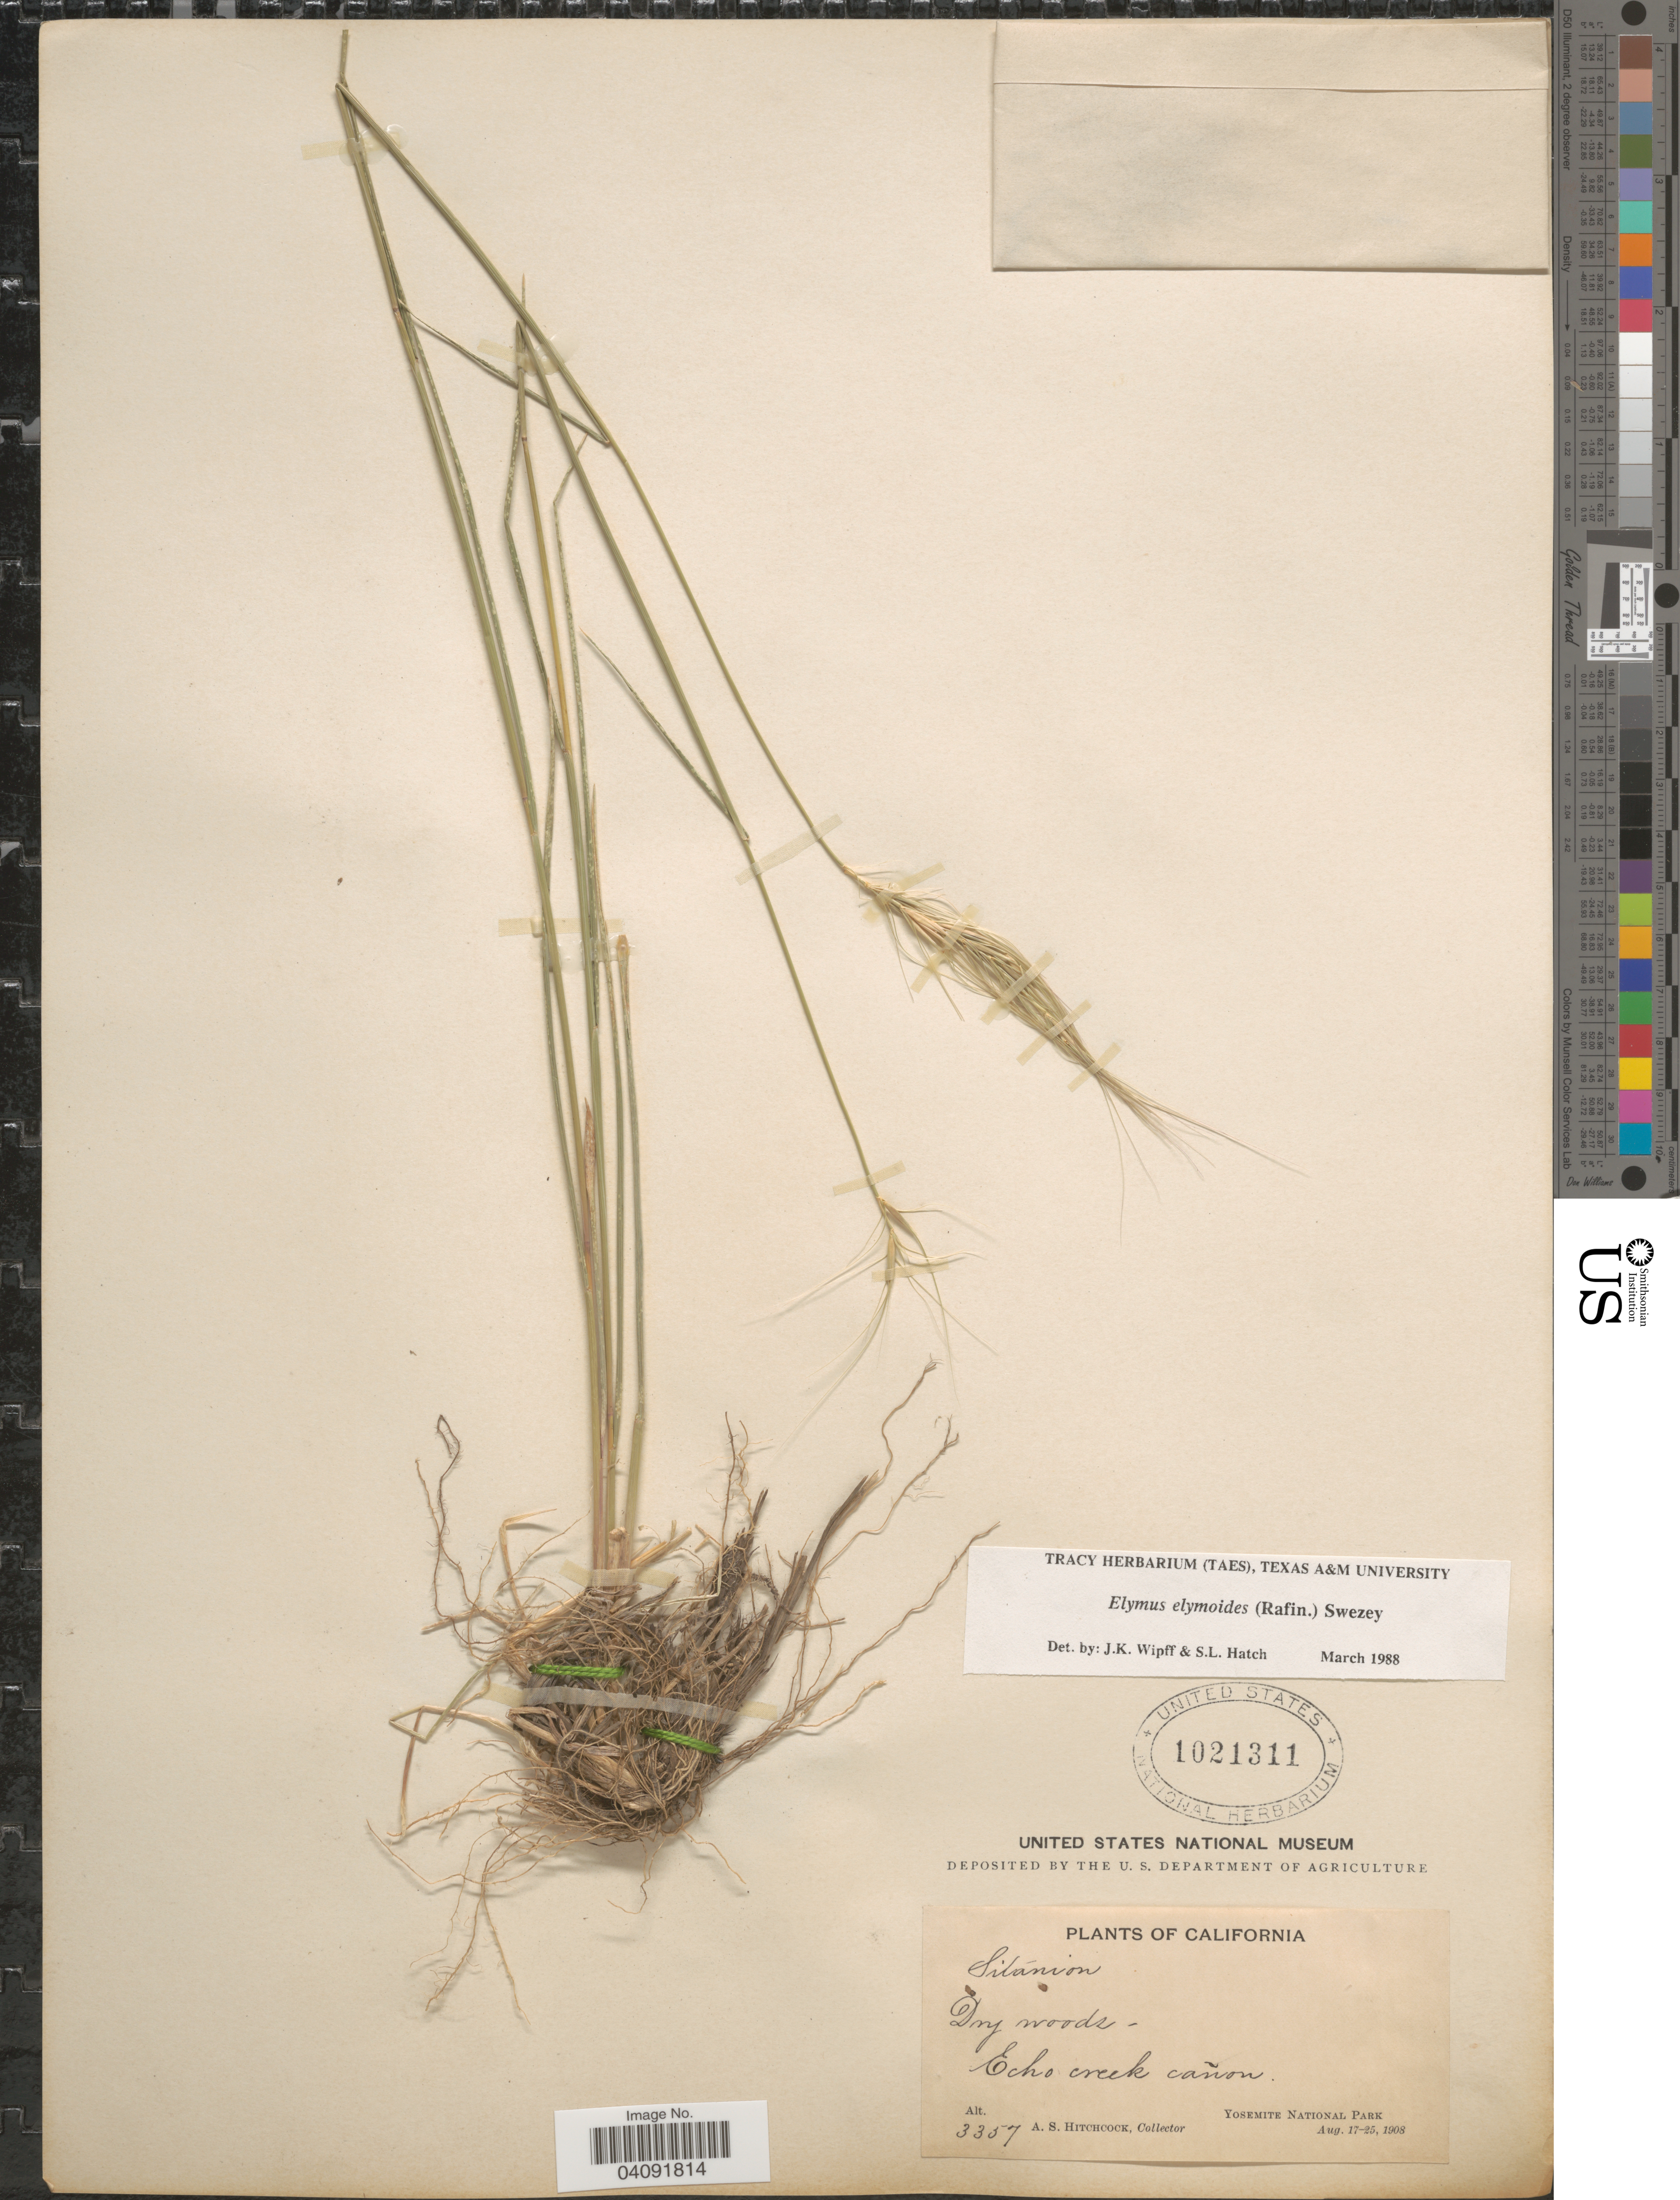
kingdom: Plantae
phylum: Tracheophyta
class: Liliopsida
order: Poales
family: Poaceae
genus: Elymus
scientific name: Elymus elymoides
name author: (Raf.) Swezey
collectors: A. S. Hitchcock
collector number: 3357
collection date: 1908-08-17/1908-08-25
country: United States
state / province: California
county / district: Mariposa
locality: Echo creek cañon. Yosemite National Park.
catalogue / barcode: US 1021311